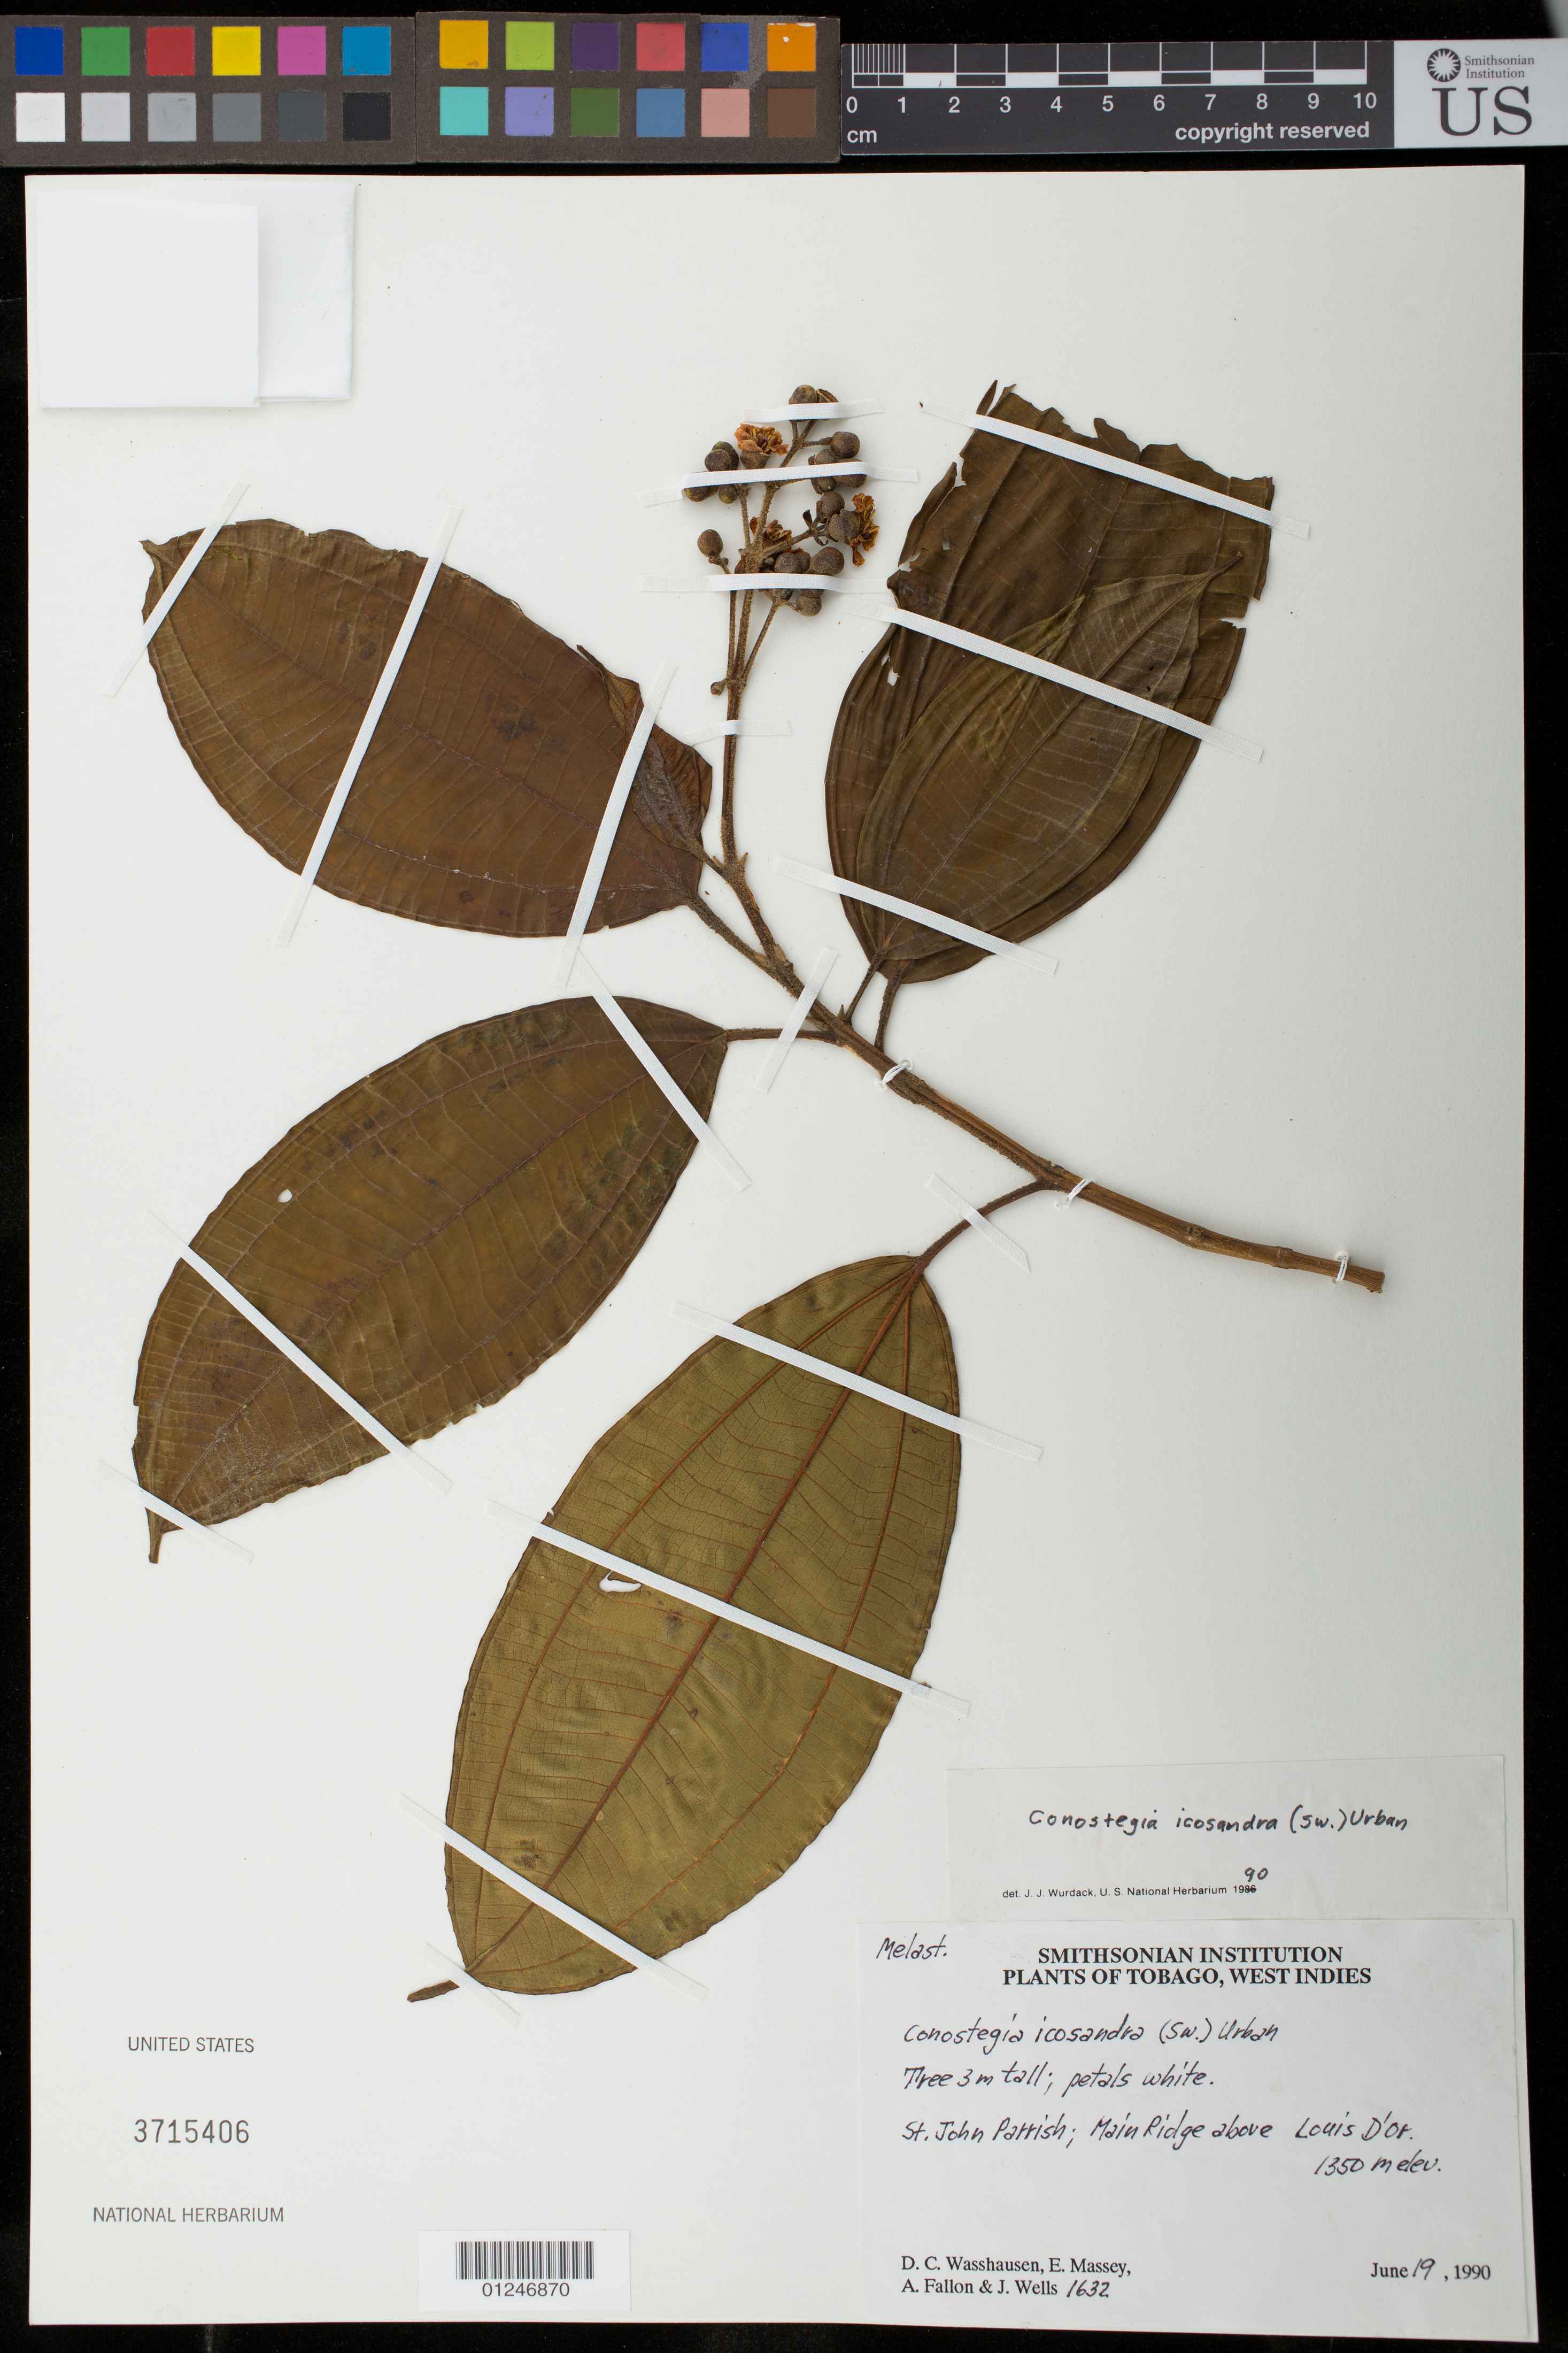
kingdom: Plantae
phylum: Tracheophyta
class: Magnoliopsida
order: Myrtales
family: Melastomataceae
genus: Conostegia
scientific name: Conostegia icosandra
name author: (Sw.) Urb.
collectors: D. C. Wasshausen, E. Massey, A. Fallon & J. Wells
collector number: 1632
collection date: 1990-06-19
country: Trinidad and Tobago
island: Tobago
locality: St. John Parrish: Main Ridge above Louis D'or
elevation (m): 1350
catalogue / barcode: US 3715406